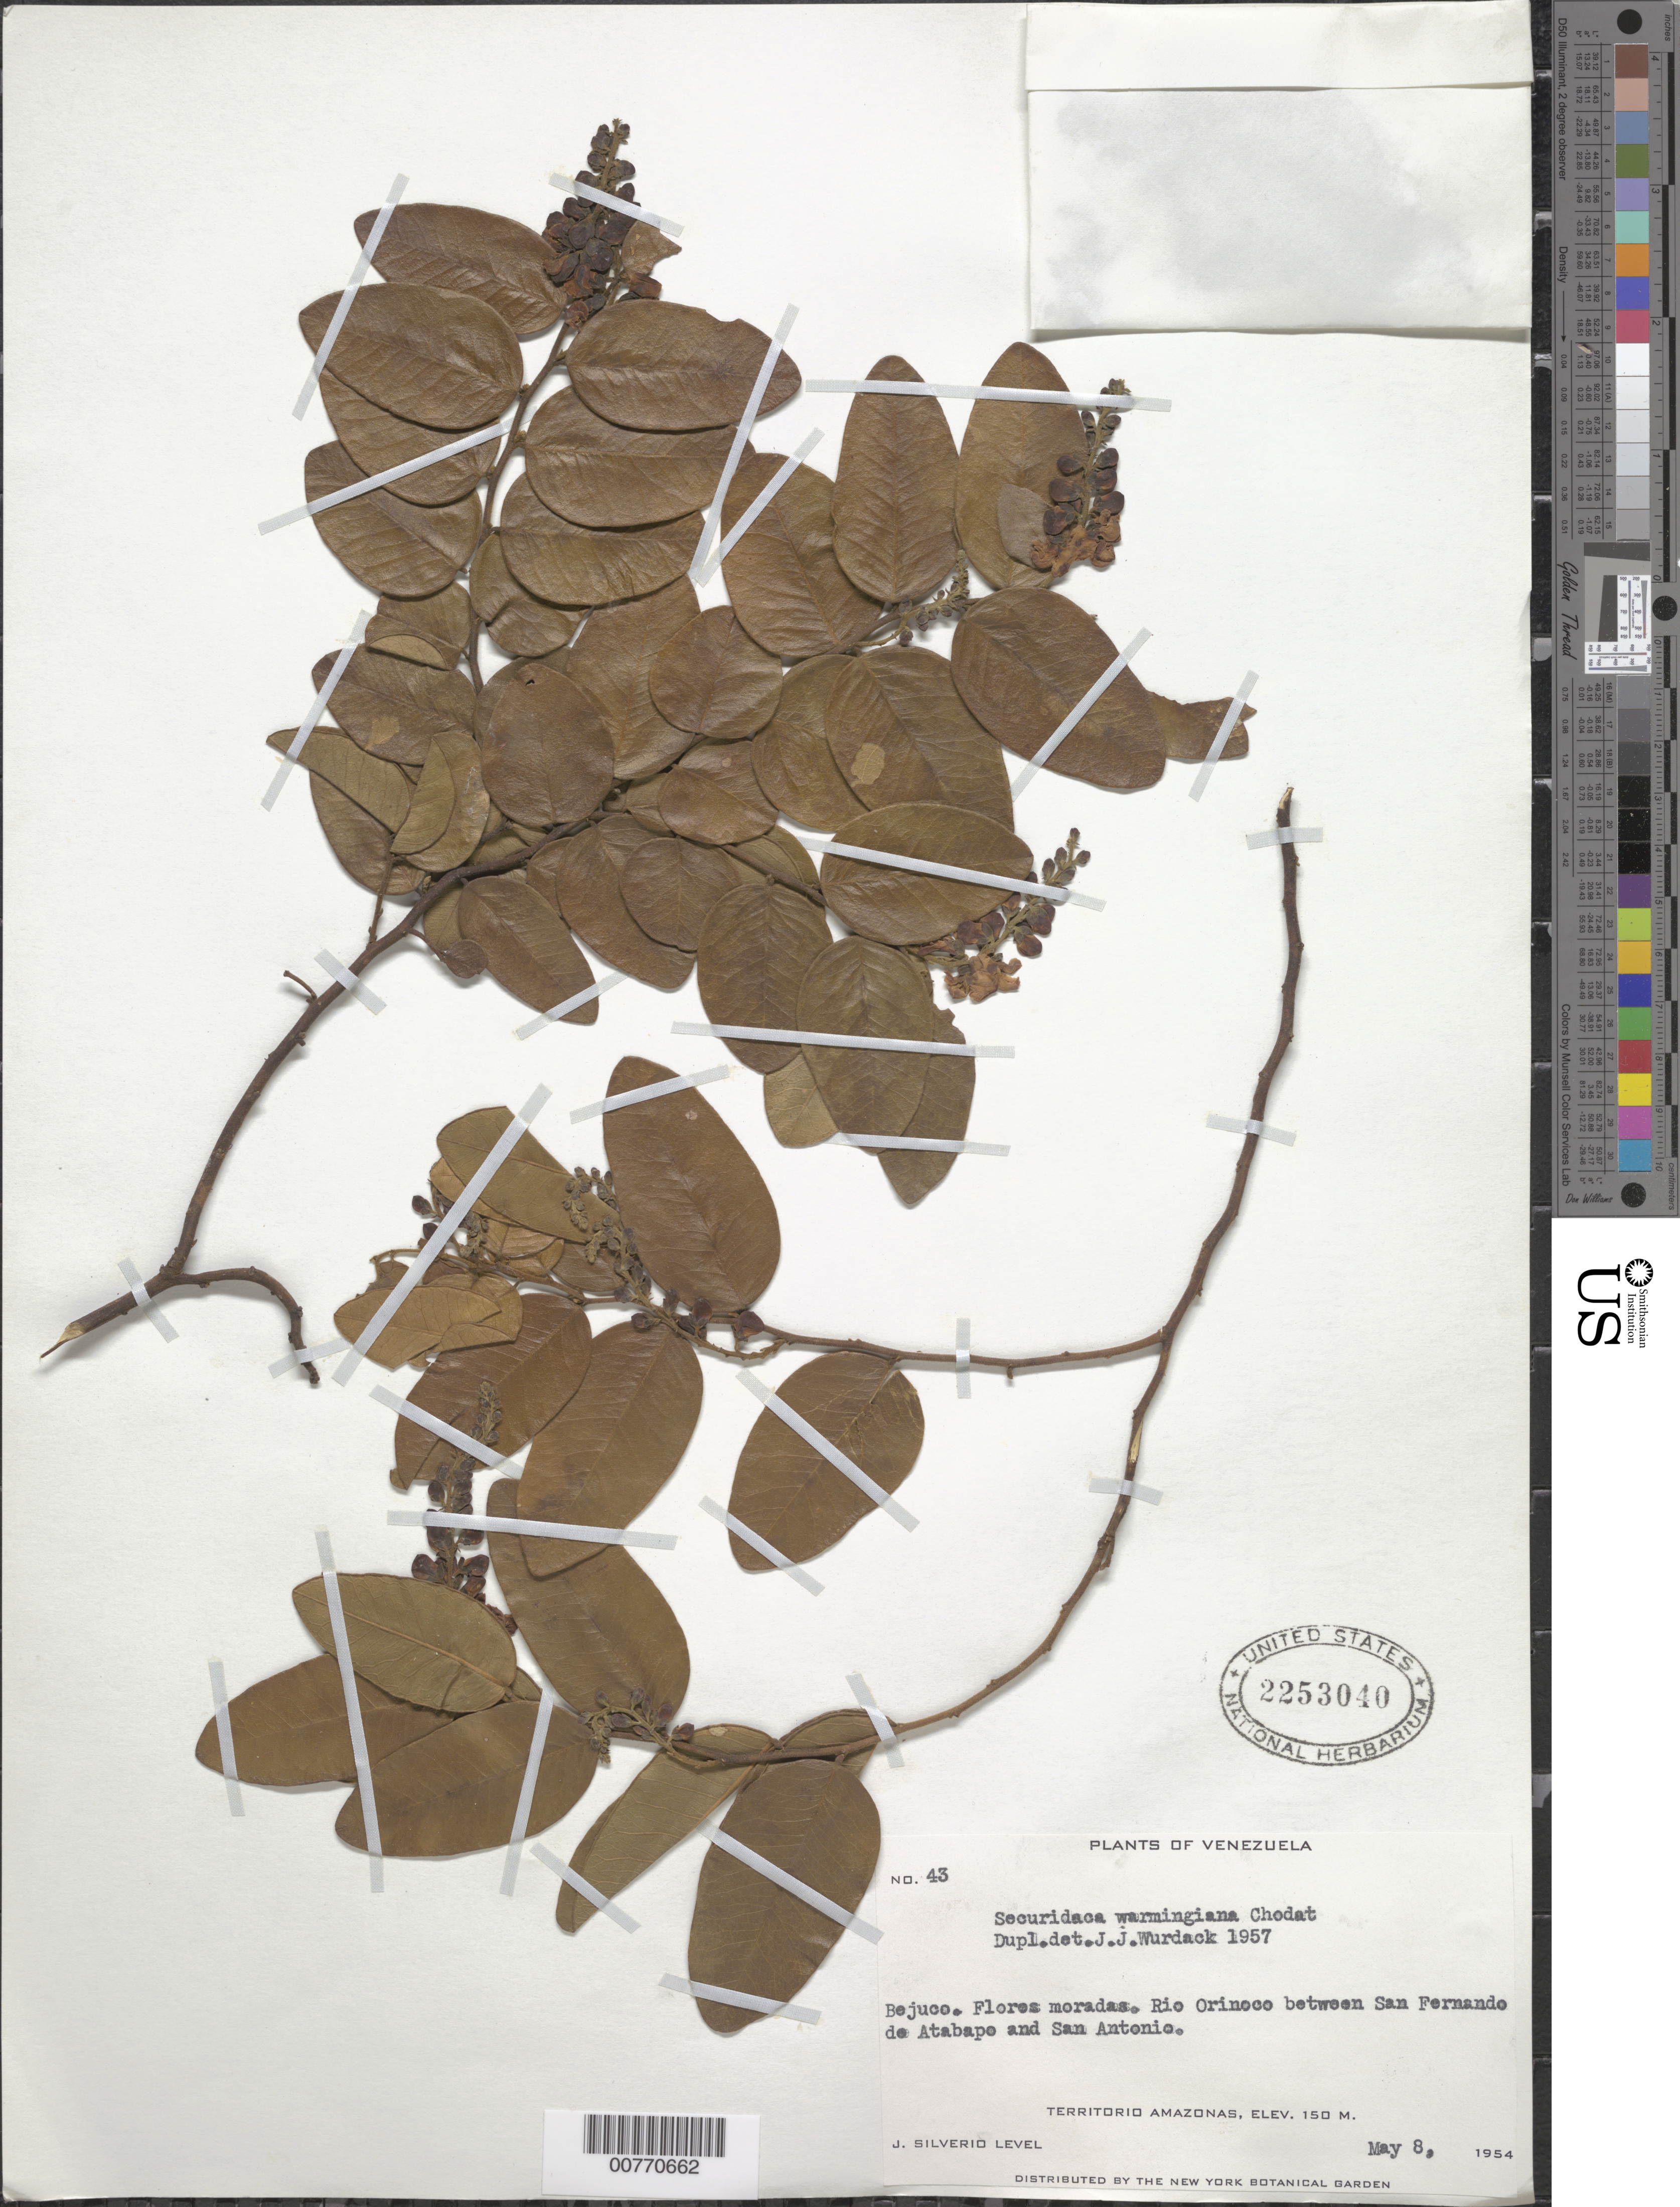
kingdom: Plantae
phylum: Tracheophyta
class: Magnoliopsida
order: Fabales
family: Polygalaceae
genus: Securidaca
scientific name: Securidaca warmingiana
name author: Chodat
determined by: Wurdack, John J., (US), US (UNITED STATES)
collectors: J. Silverio L.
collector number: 43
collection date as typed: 8-May-54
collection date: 1954-05-08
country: Venezuela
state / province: Amazonas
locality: Río Orinoco, San Fernando de Atabapo to San Antonio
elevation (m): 150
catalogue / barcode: US 2253040